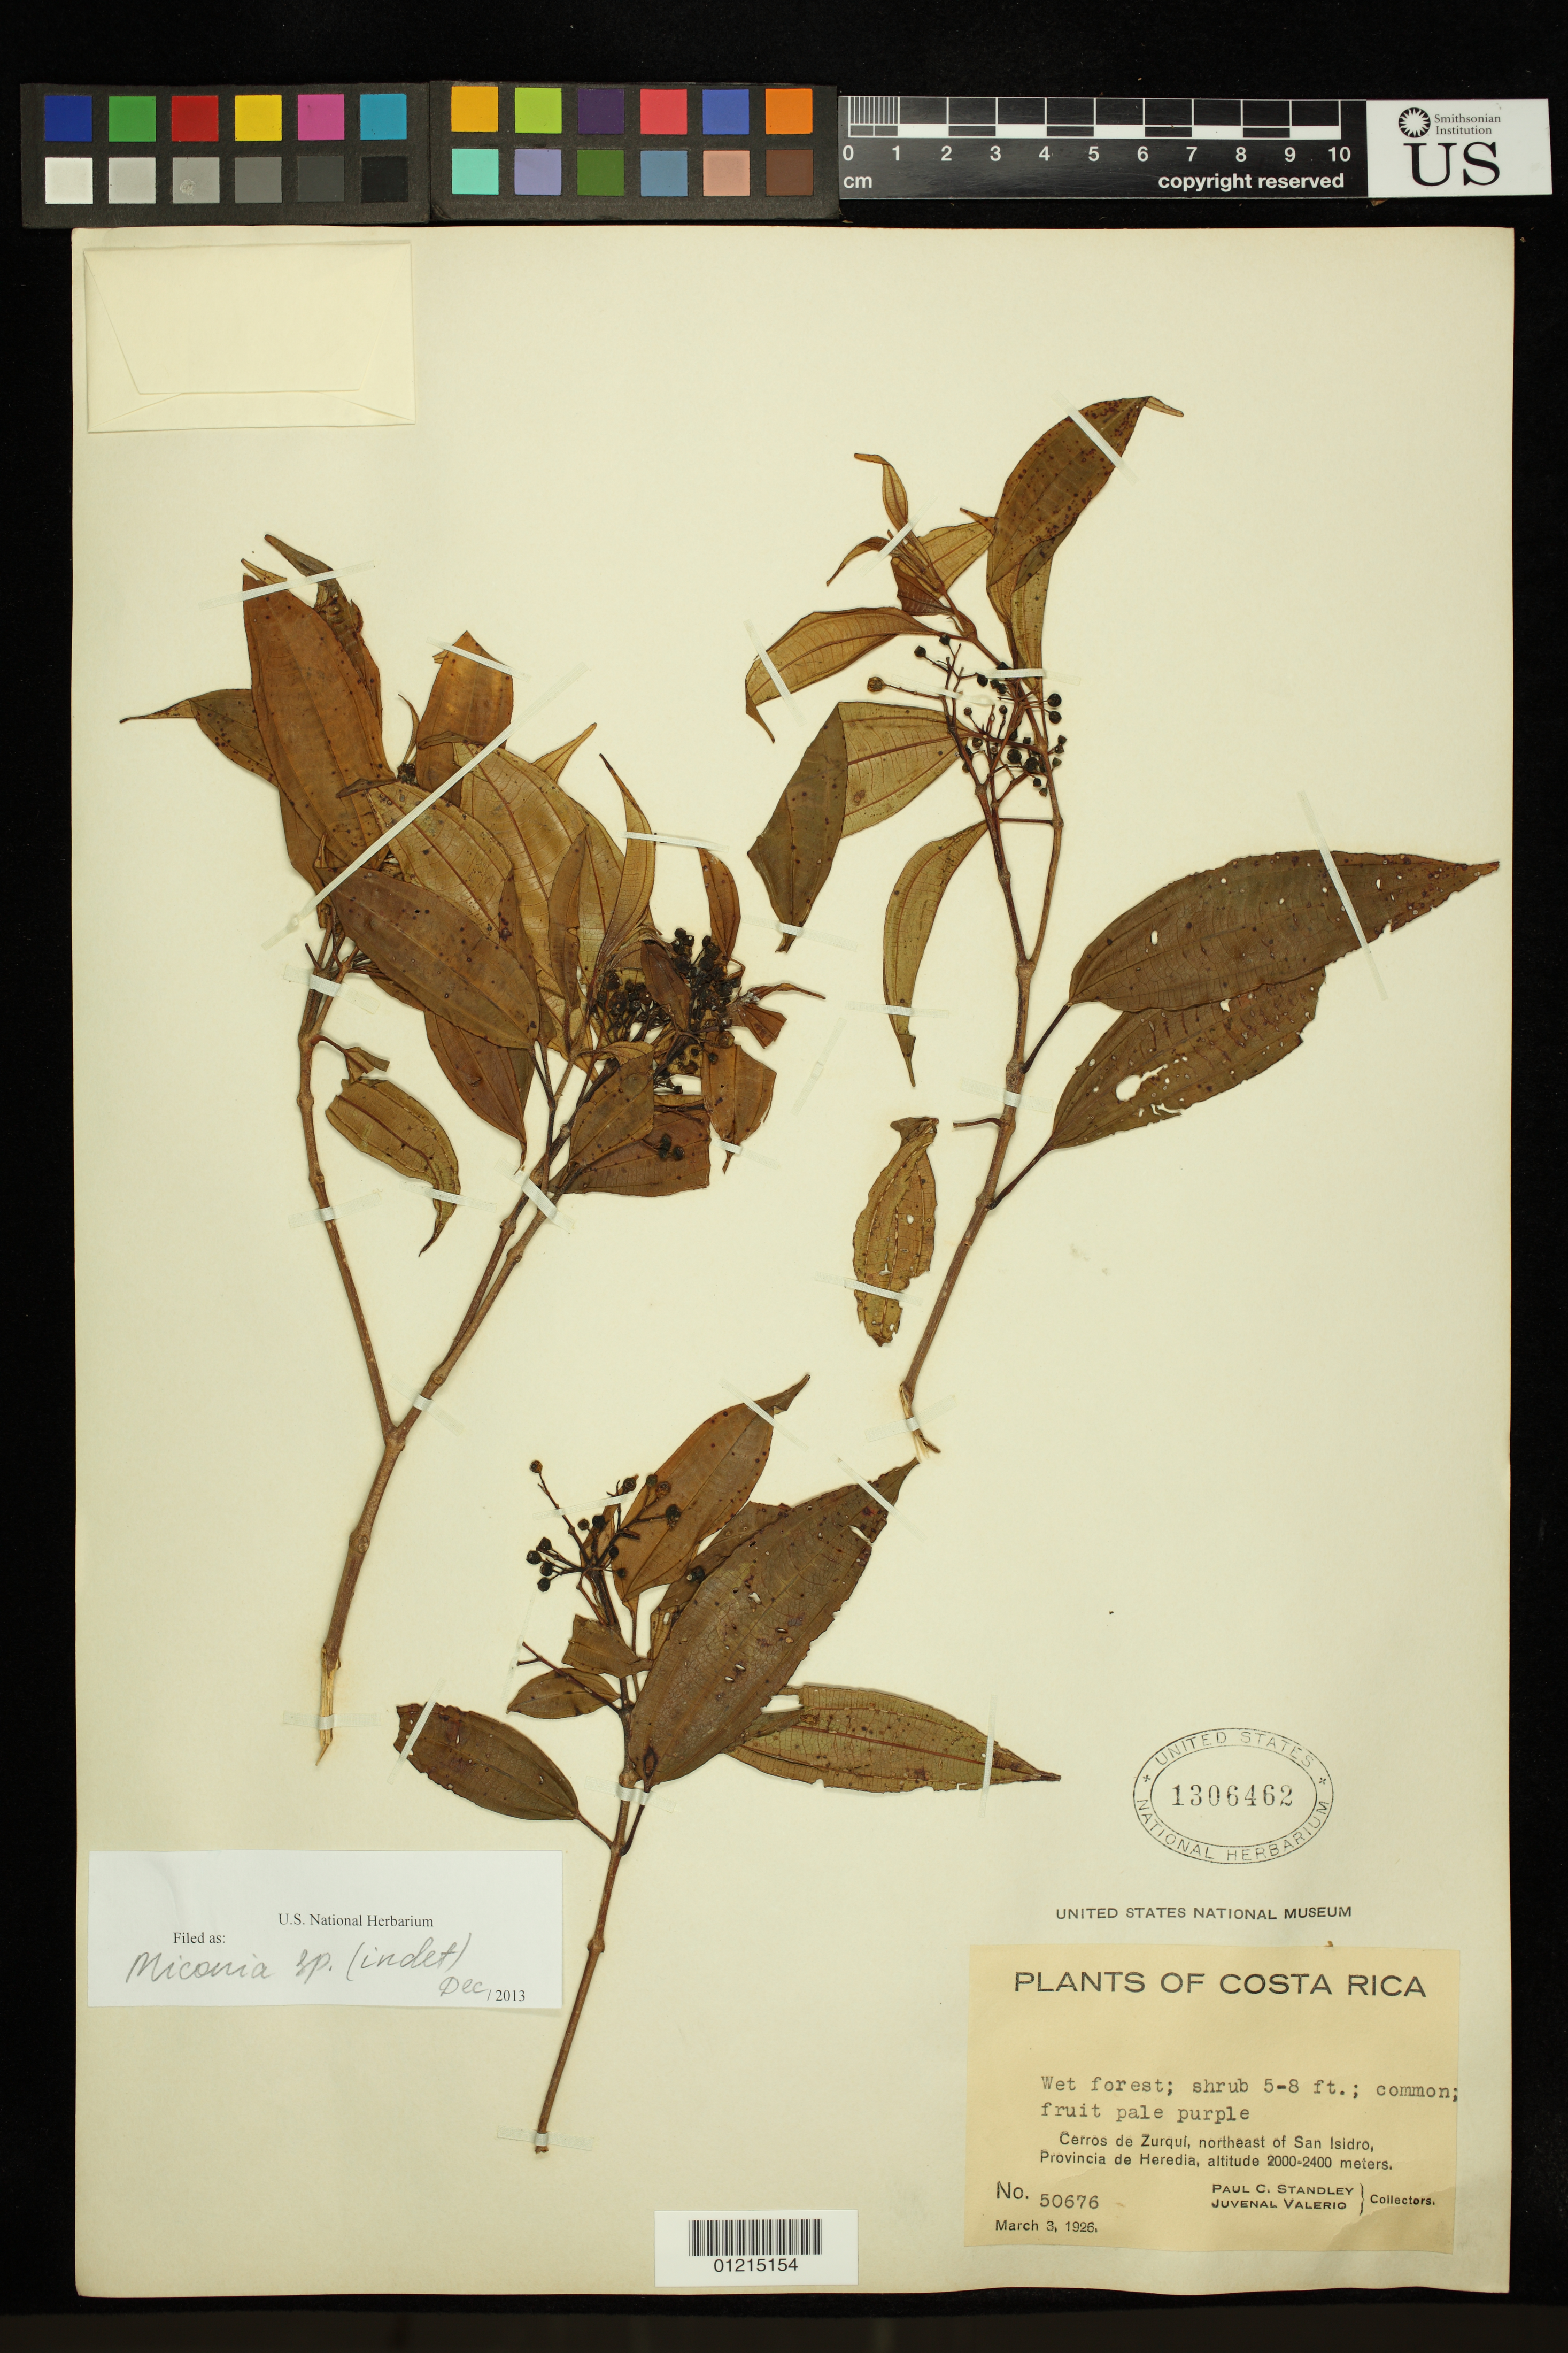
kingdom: Plantae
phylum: Tracheophyta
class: Magnoliopsida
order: Myrtales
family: Melastomataceae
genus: Miconia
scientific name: Miconia sp.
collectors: P. C. Standley & J. Valerio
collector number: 50676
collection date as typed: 3 Mar 1926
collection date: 1926-03-03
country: Costa Rica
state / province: Heredia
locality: Cerros de Zurquí, northeast of San Isidro.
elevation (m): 2000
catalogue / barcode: US 1306462